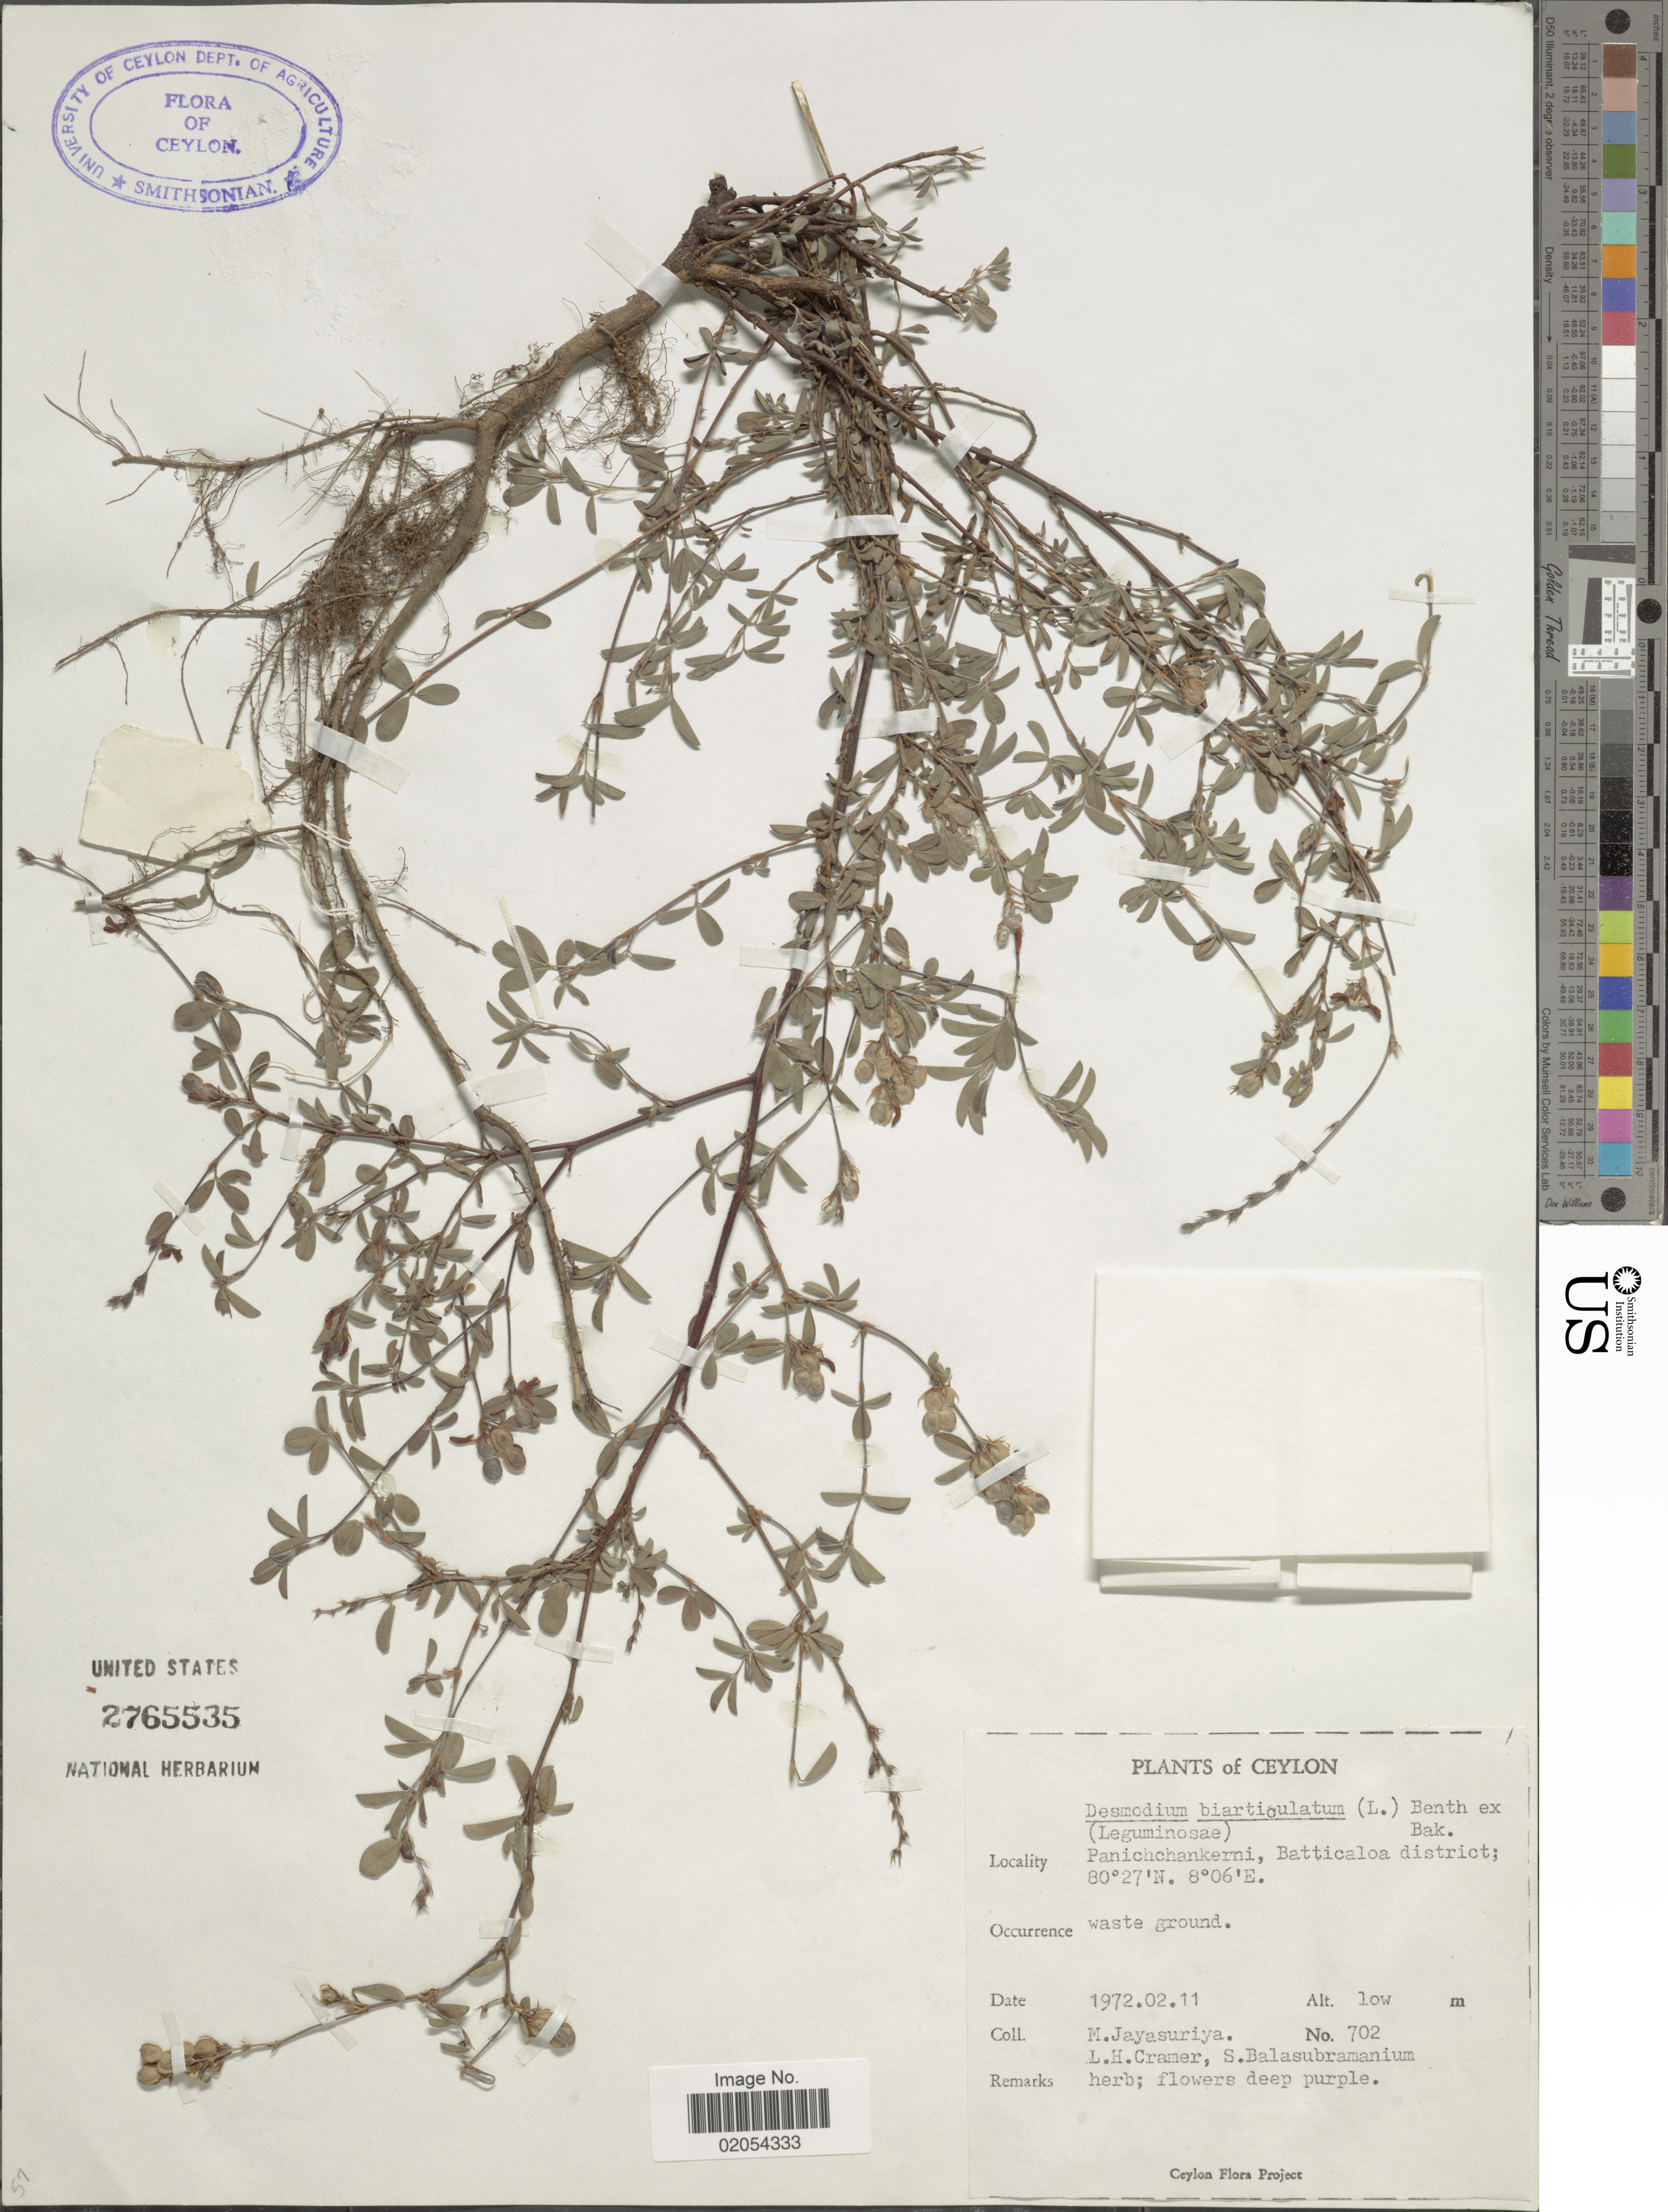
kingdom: Plantae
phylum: Tracheophyta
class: Magnoliopsida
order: Fabales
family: Fabaceae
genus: Aphyllodium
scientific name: Aphyllodium biarticulatum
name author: (L.) Gagnep.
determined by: Strong, Mark T., (BOT), Smithsonian Institution - National Museum of Natural History (UNITED STATES)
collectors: M. Jayasuriya, L. H. Cramer & S. Balasubramanium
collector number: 702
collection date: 1972-02-11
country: Sri Lanka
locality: Ceylon, Panichchankeri, Battocaloa district.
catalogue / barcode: US 2765535